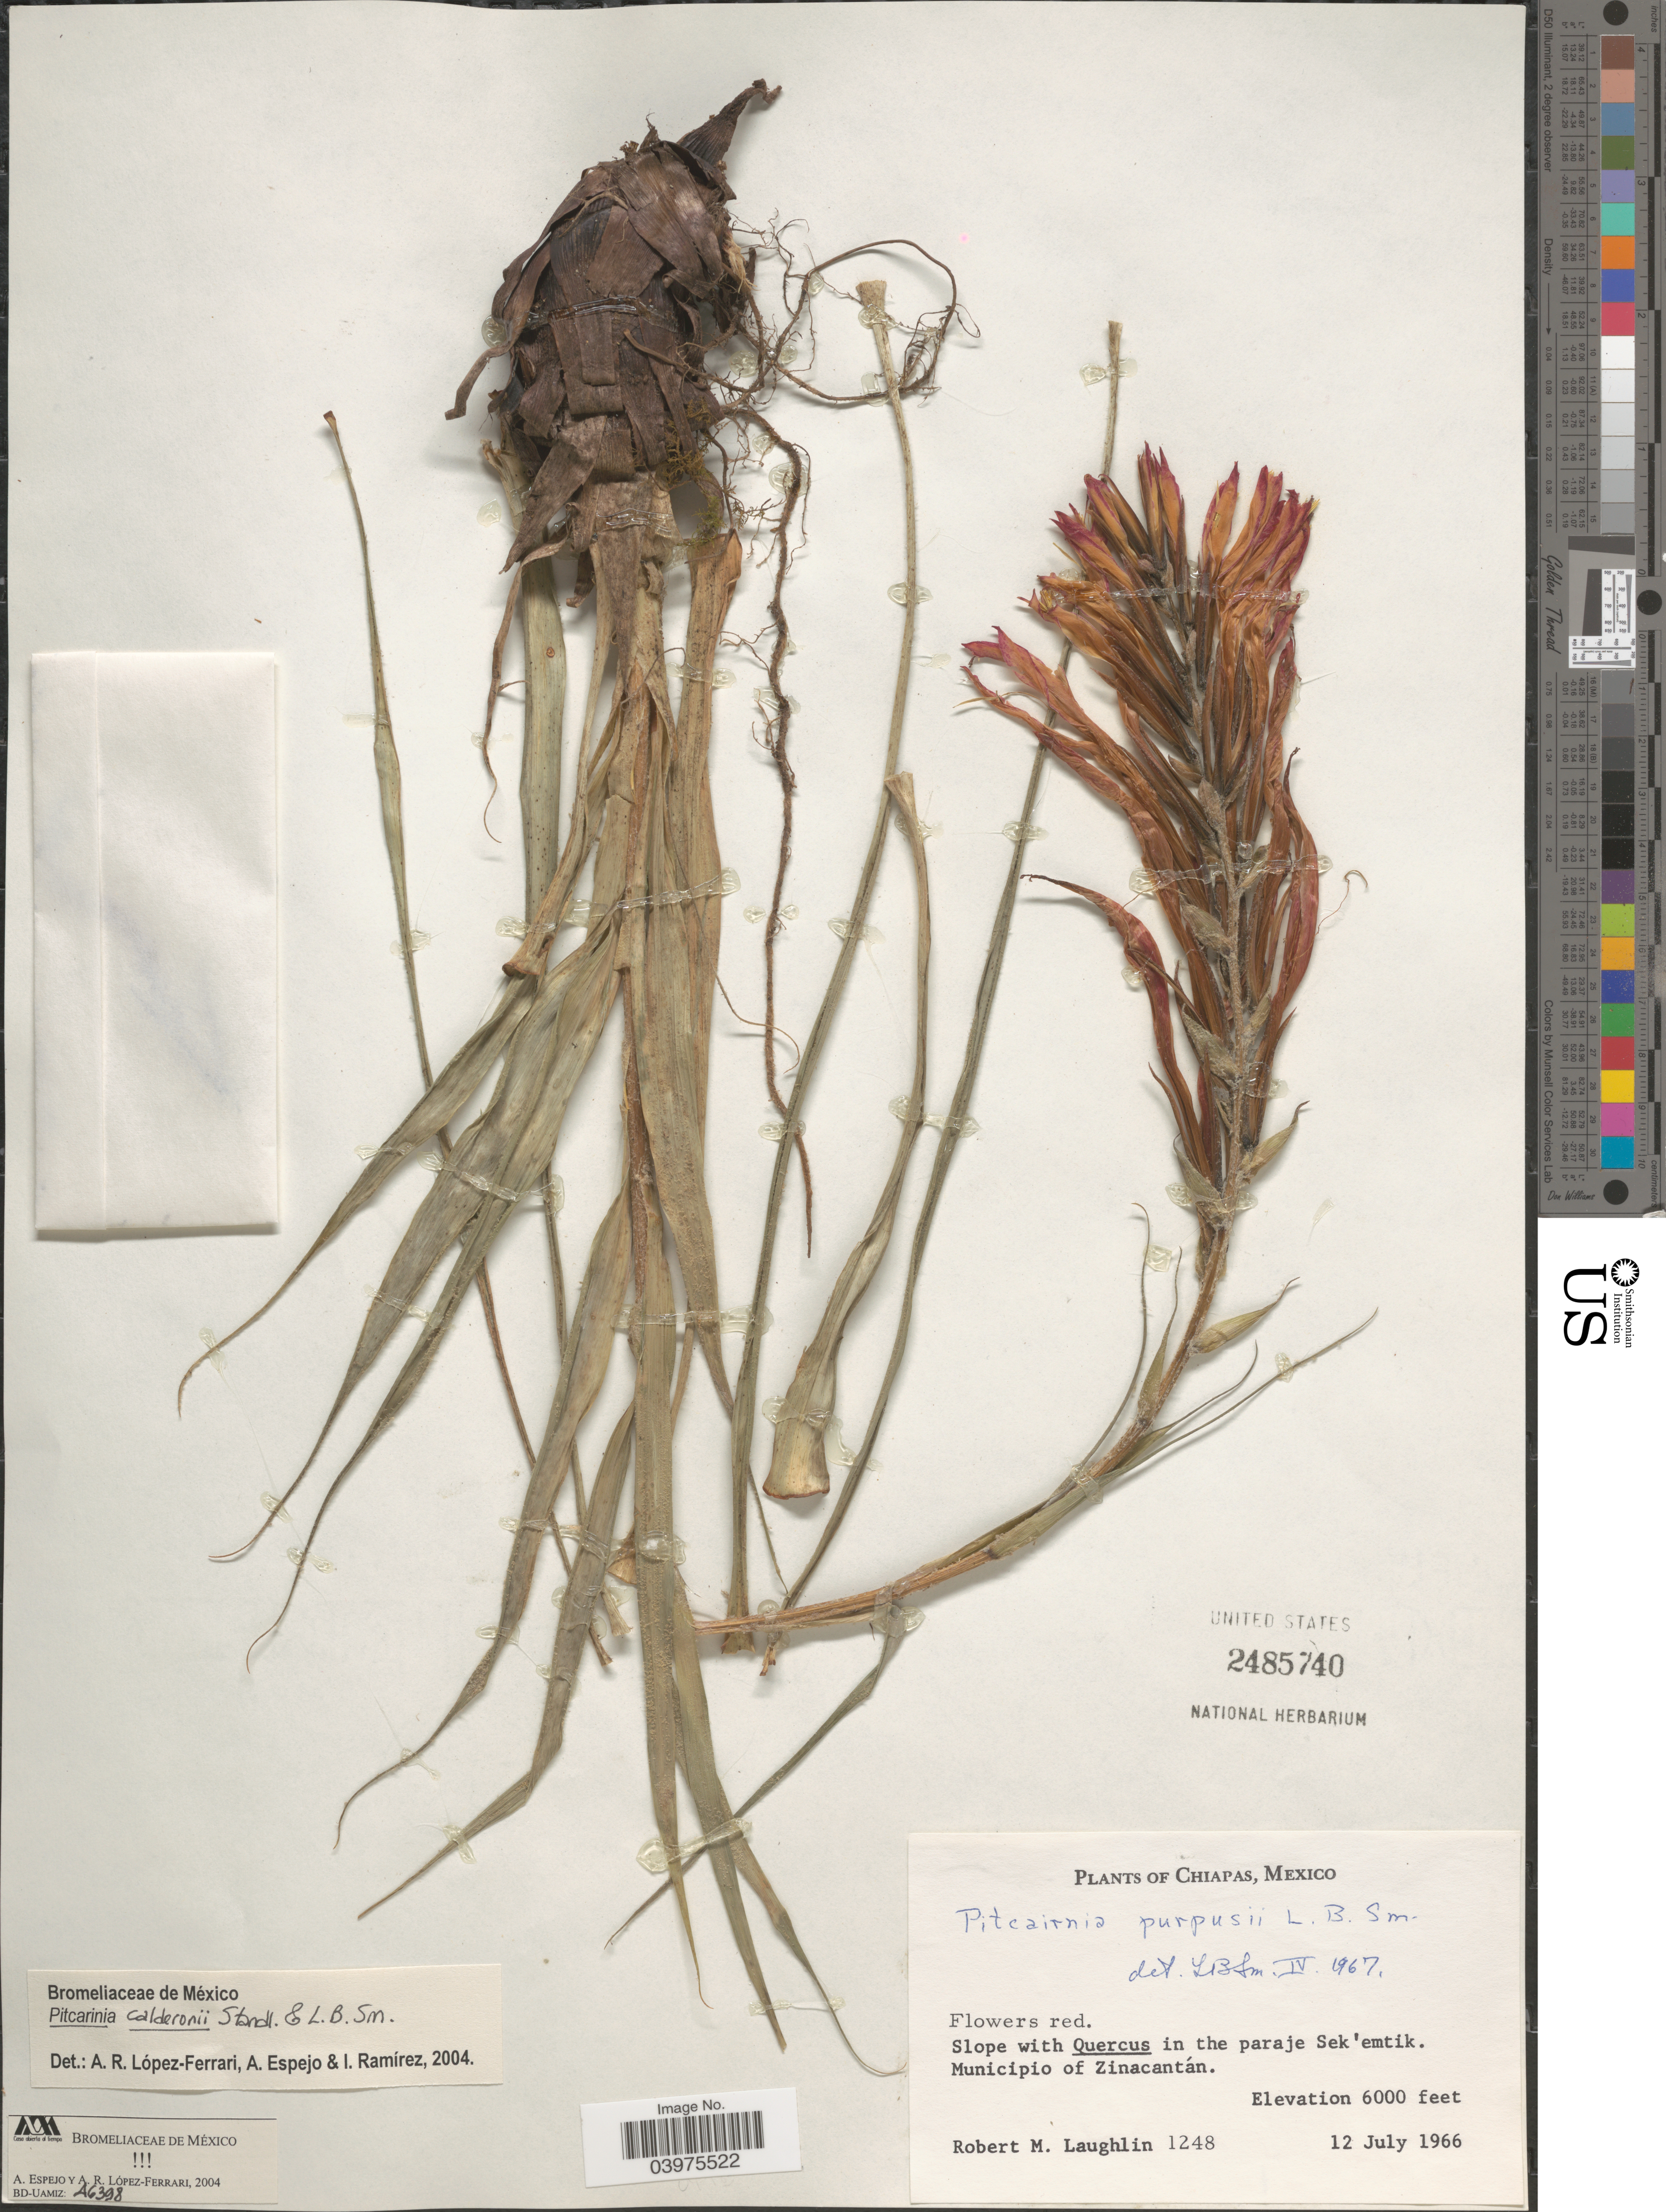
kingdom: Plantae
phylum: Tracheophyta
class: Liliopsida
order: Poales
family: Bromeliaceae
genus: Pitcairnia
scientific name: Pitcairnia calderonii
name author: Standl. & L.B. Sm.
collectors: R. M. Laughlin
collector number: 1248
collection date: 1966-07-12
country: Mexico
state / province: Chiapas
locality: In the paraje Sek 'emtik. Municipio of Zinacantán.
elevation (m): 1829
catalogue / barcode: US 2485740